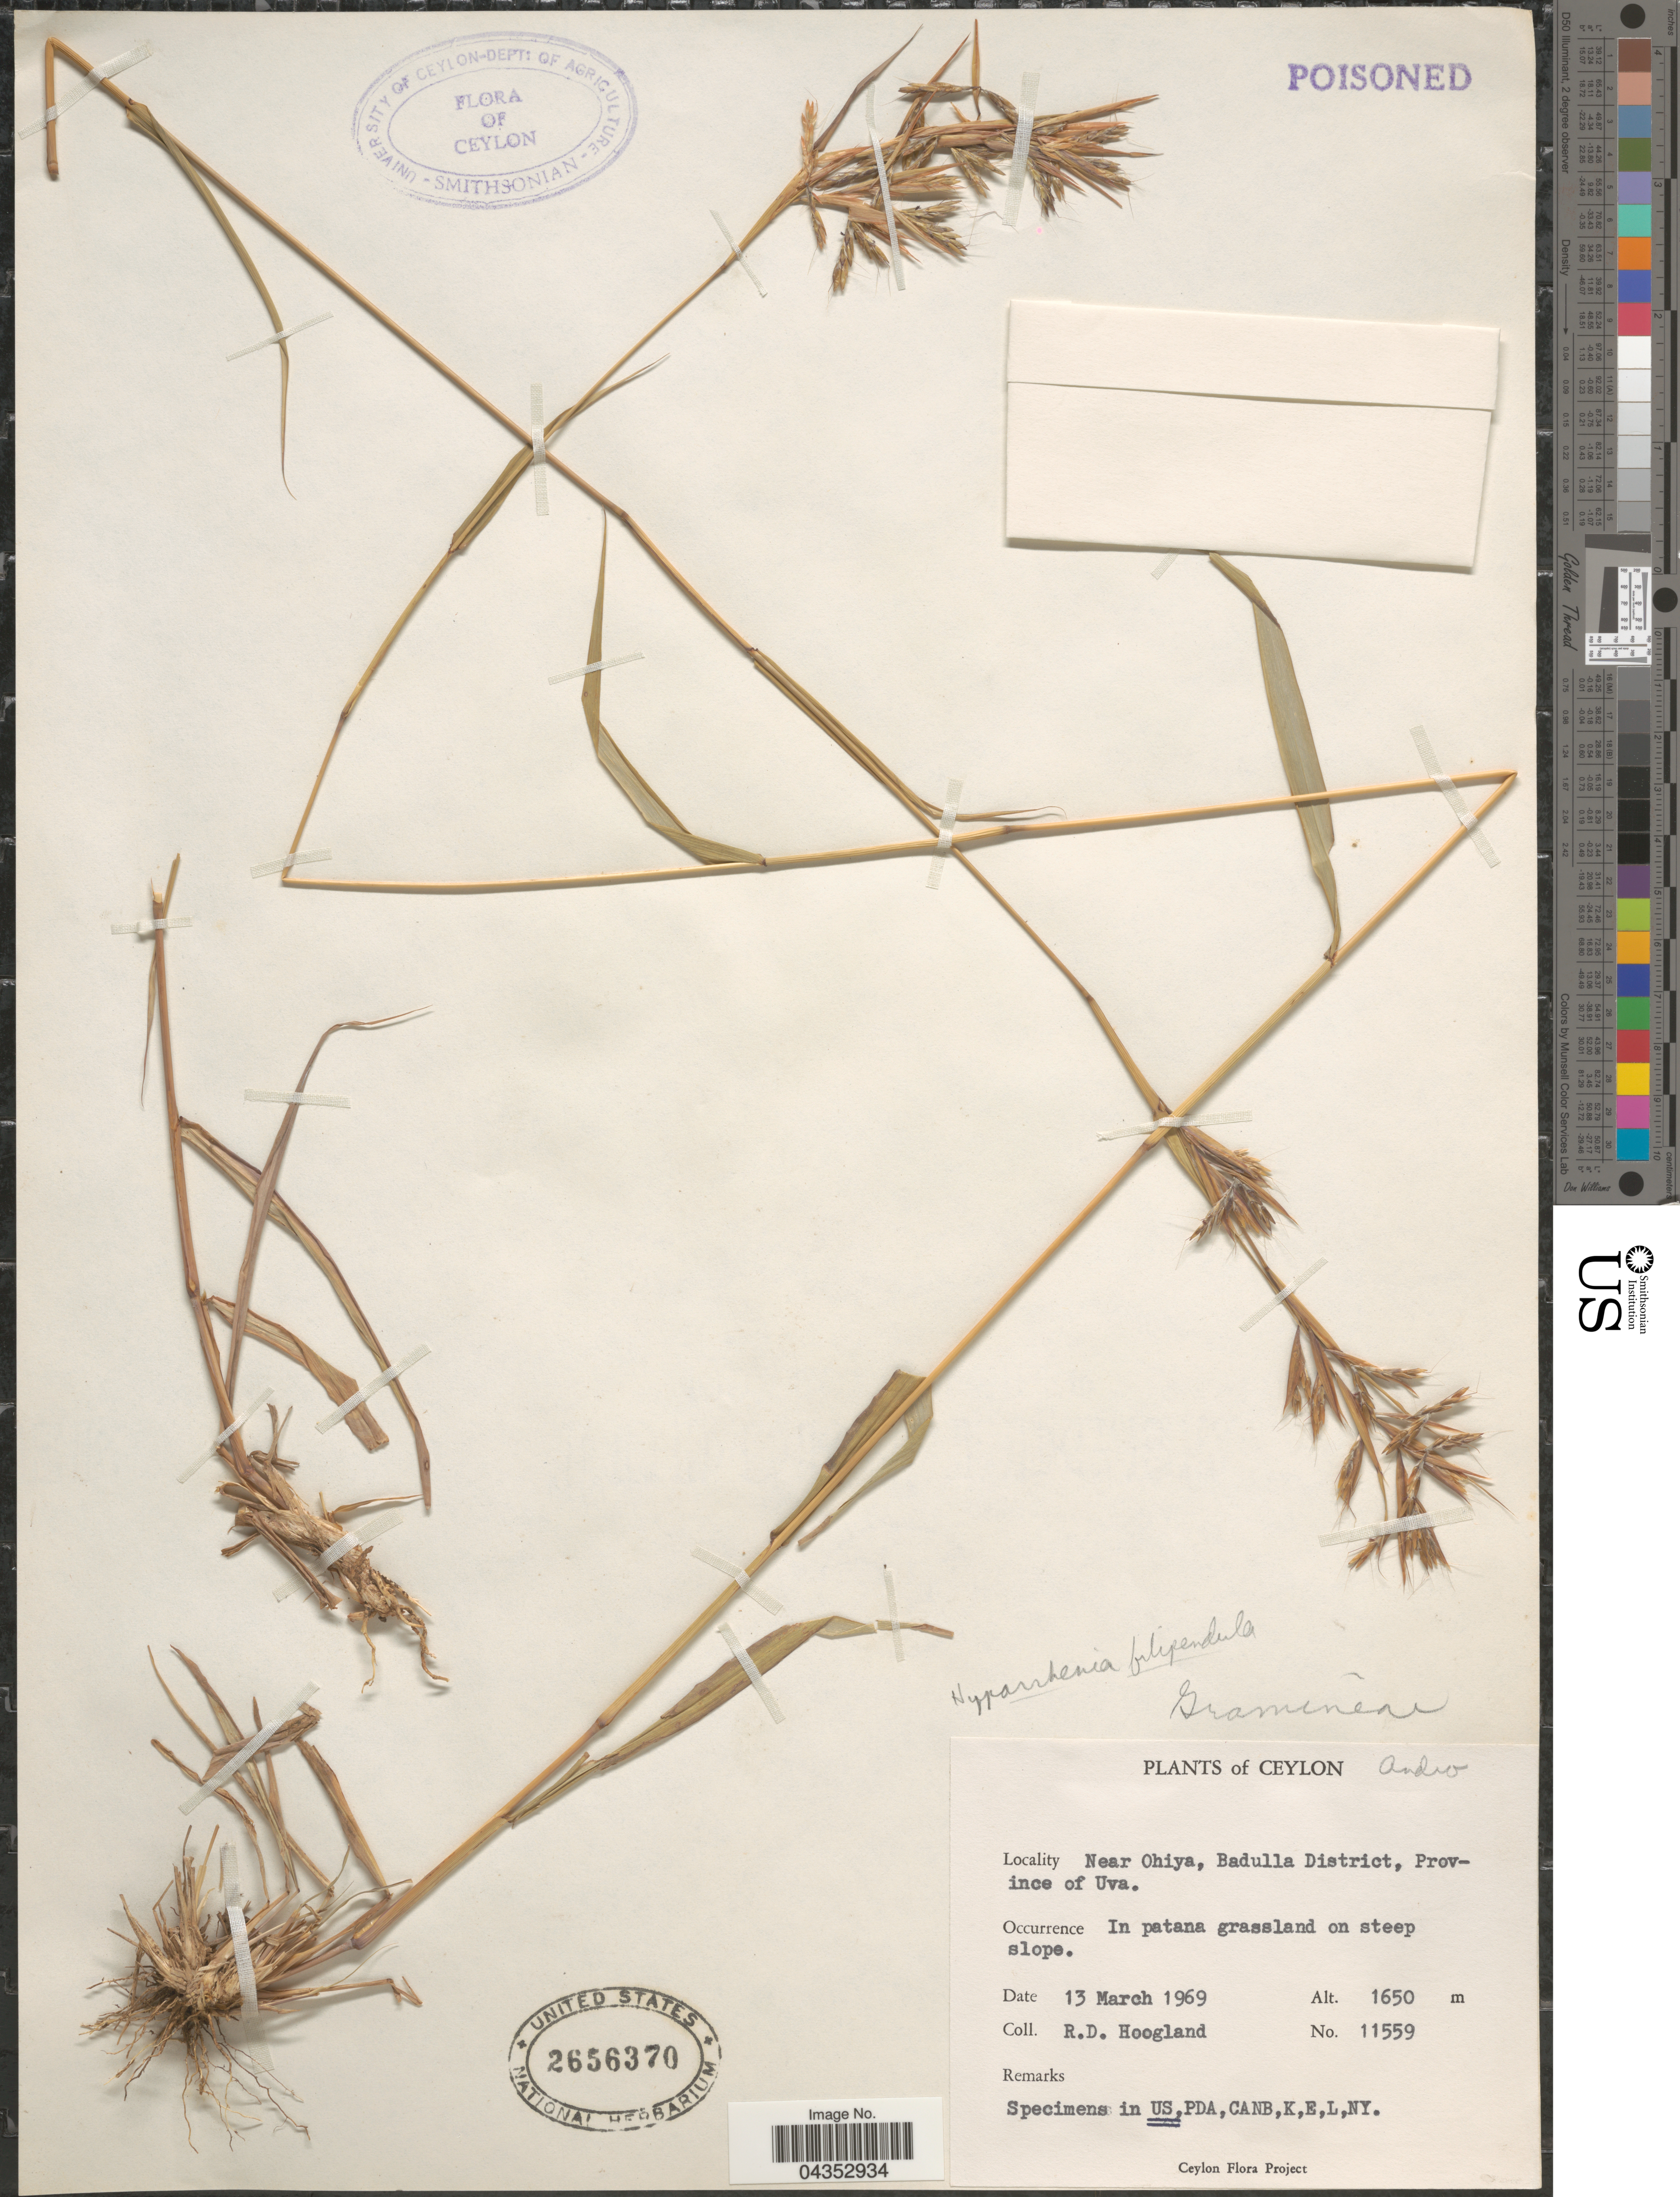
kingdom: Plantae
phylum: Tracheophyta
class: Liliopsida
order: Poales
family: Poaceae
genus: Hyparrhenia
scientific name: Hyparrhenia filipendula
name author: (Hochr.) Stapf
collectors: R. D. Hoogland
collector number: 11559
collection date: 1969-03-13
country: Sri Lanka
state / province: Uva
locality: Ceylon. Near Ohiya, Badulla District. In patana grassland on steep slope.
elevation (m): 1650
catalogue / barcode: US 2656370